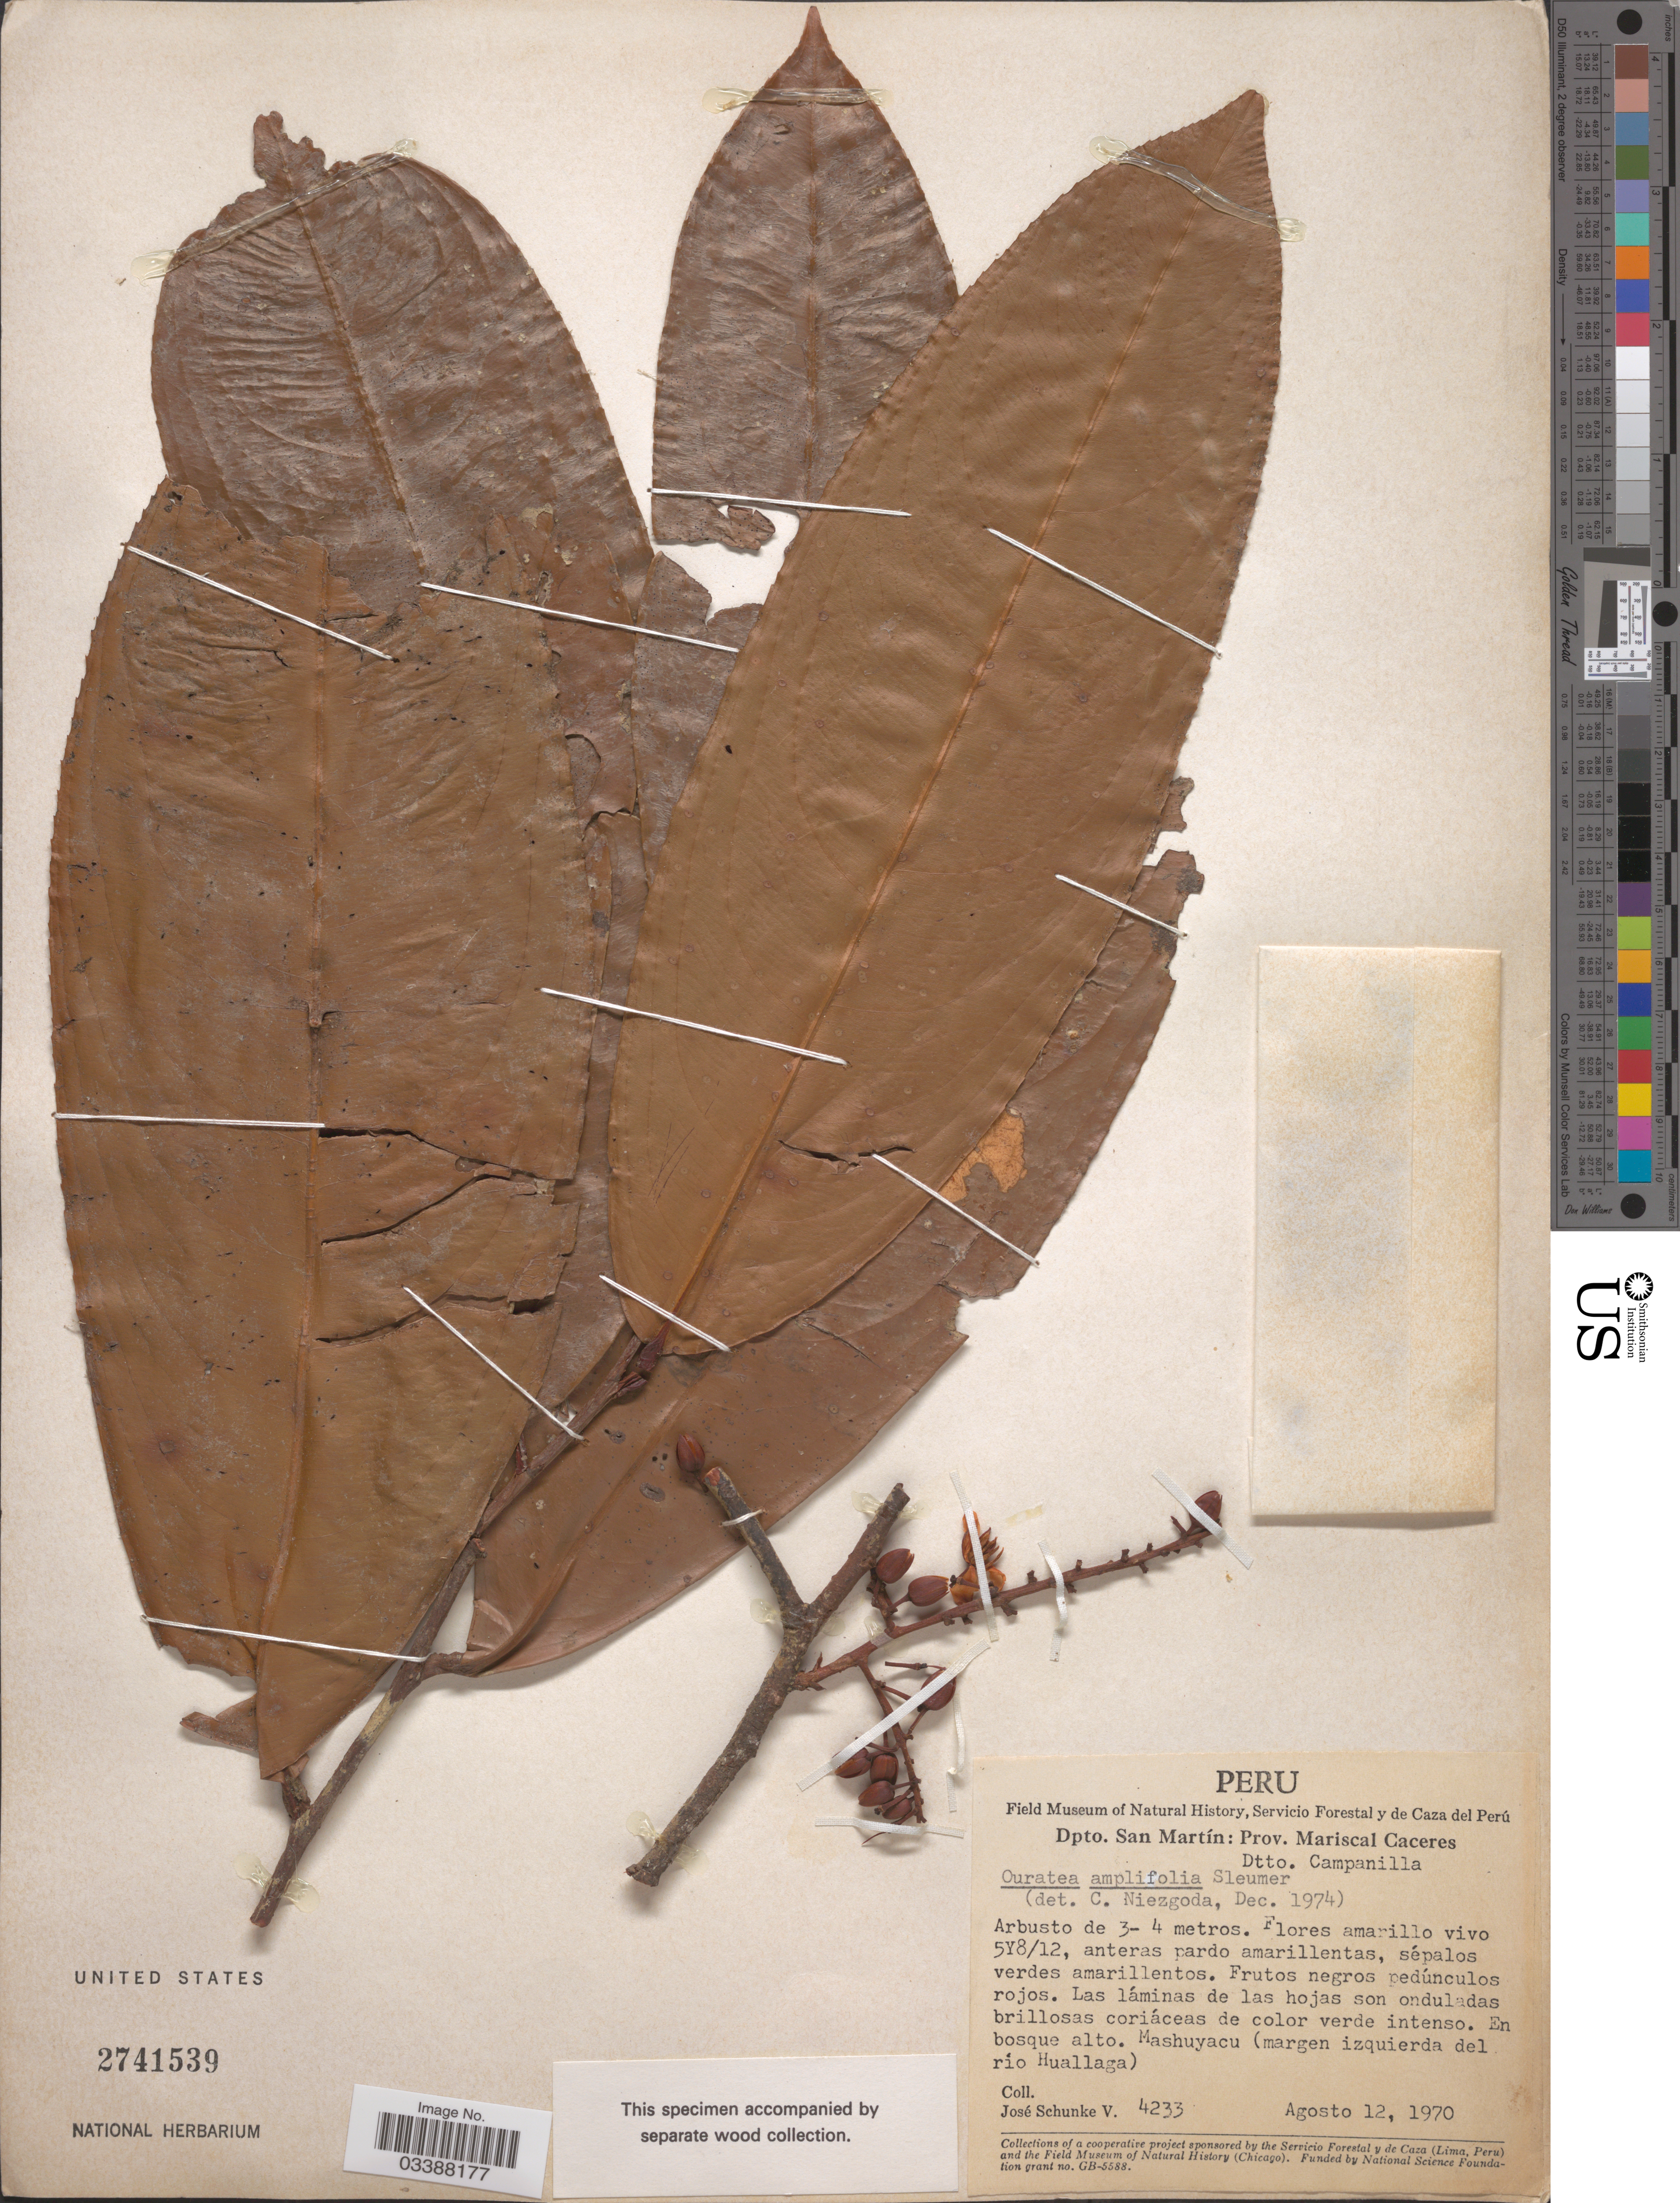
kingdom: Plantae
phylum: Tracheophyta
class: Magnoliopsida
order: Malpighiales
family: Ochnaceae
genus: Ouratea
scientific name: Ouratea amplifolia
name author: Sleumer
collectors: J. Schunke Vigo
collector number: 4233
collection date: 1970-08-12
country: Peru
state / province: San Martín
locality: Dpto. San Martín: Prov. Mariscal Caceres. Dtto. Campanilla. Mashuyacu (margen izquierda del río Huallaga).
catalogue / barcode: US 2741539